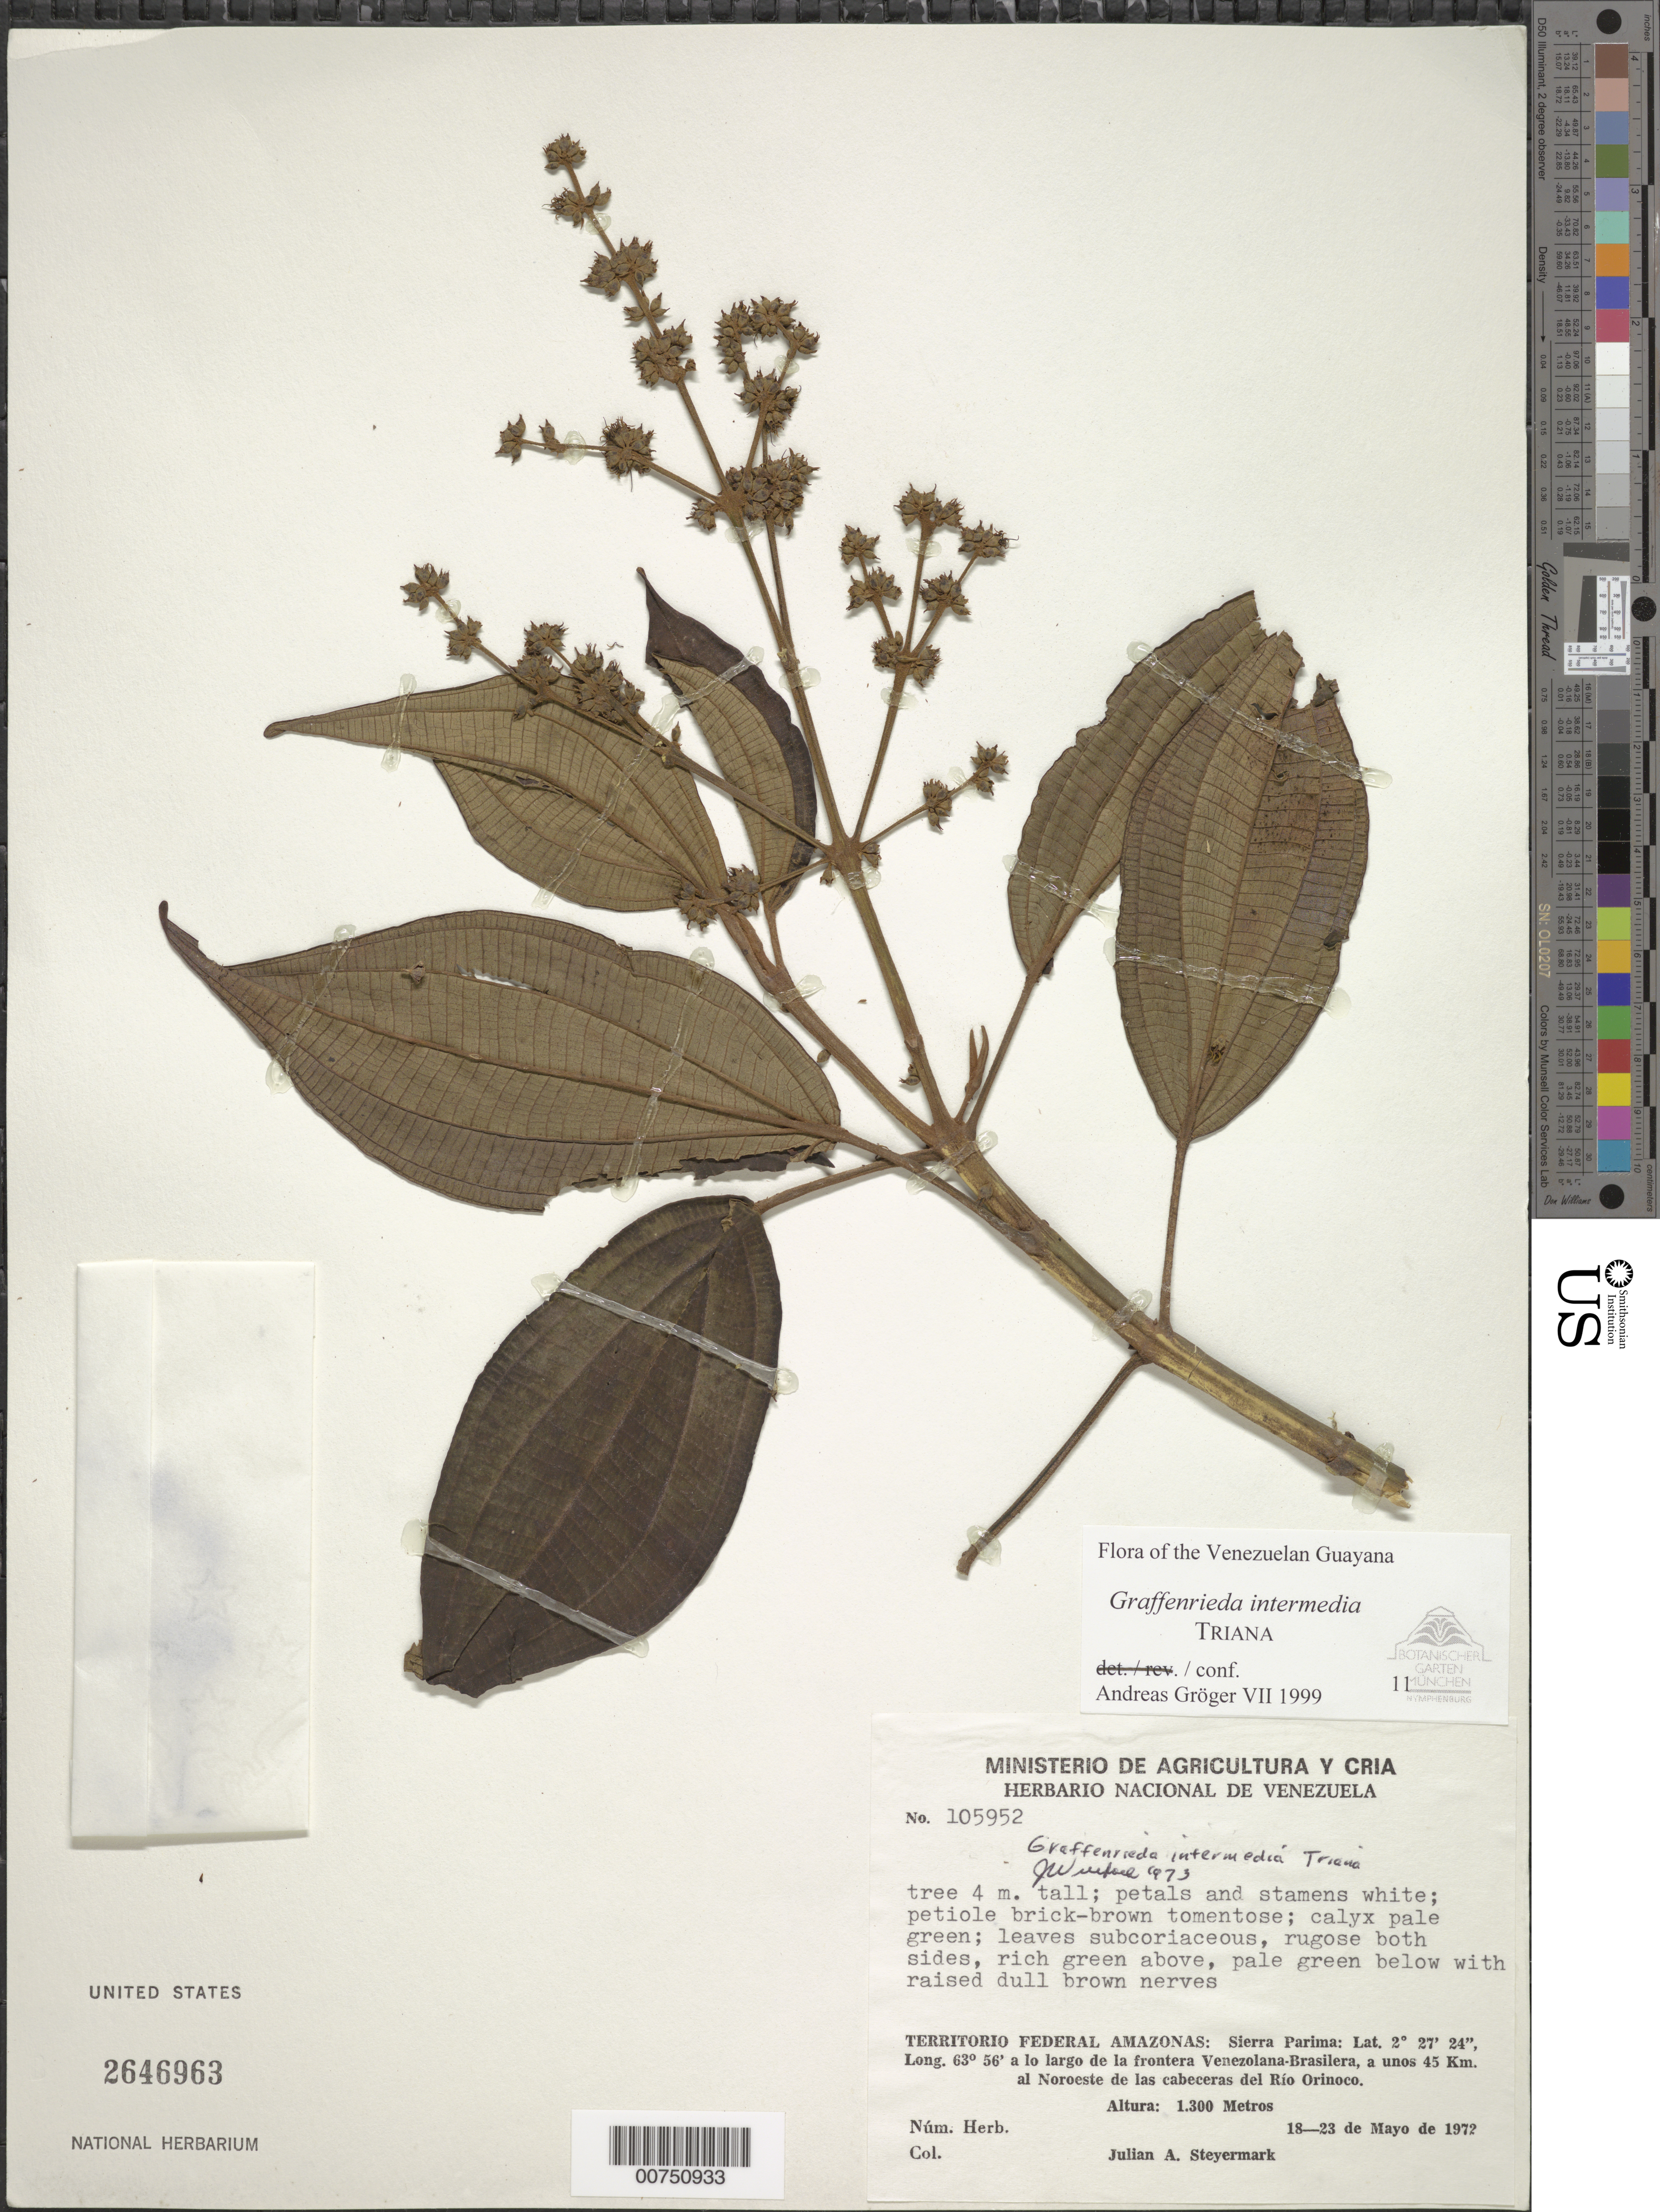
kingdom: Plantae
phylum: Tracheophyta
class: Magnoliopsida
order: Myrtales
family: Melastomataceae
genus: Graffenrieda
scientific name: Graffenrieda intermedia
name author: Triana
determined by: Gröger, A.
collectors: J. Steyermark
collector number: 105952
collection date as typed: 18-May-72 to 23-May-72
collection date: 1972-05-18/1972-05-23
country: Venezuela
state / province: Amazonas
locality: Sierra Parima, la frontera Venezolana-Brasilera, a unos 45 km al noroeste de las cabeceras del Río Orinoco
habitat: A lo largo de la frontera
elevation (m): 1300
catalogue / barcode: US 2646963